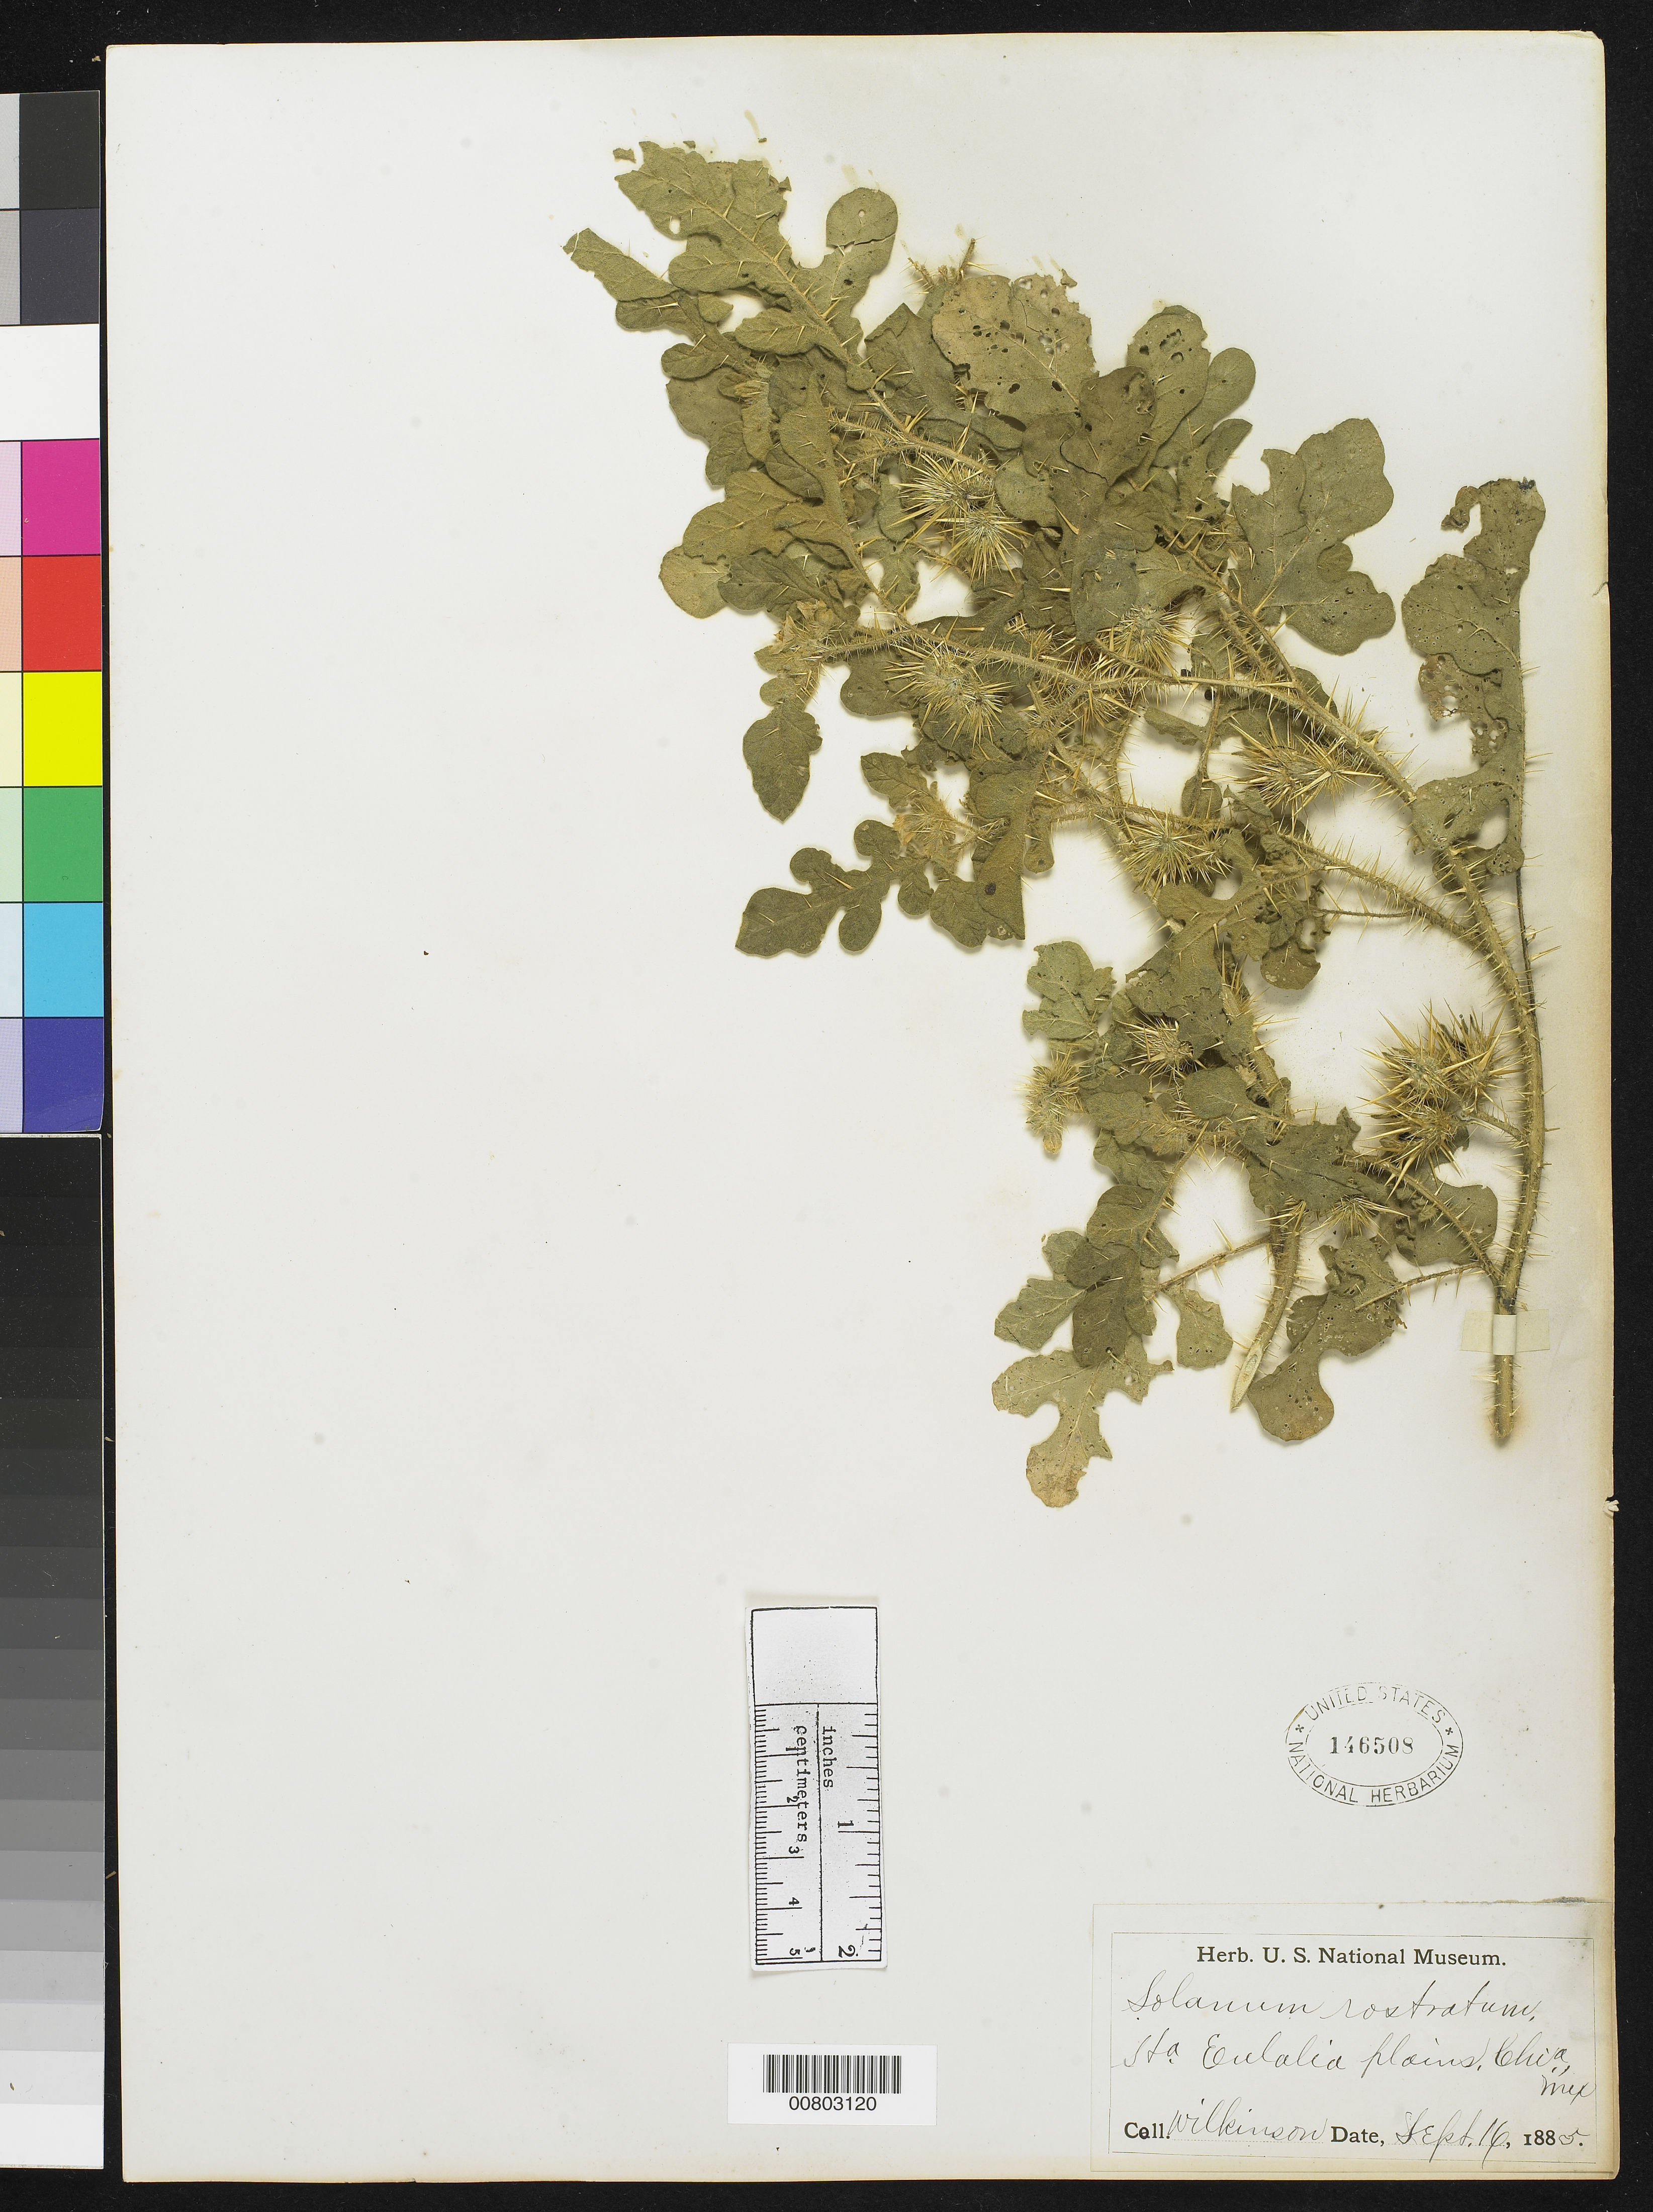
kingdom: Plantae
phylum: Tracheophyta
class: Magnoliopsida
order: Solanales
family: Solanaceae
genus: Solanum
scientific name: Solanum rostratum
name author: Dunal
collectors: E. Wilkinson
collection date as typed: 16 Sep 1885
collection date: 1885-09-16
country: Mexico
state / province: Chihuahua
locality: Sta. Eulalia plains, Chihuahua.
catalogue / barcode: US 146508